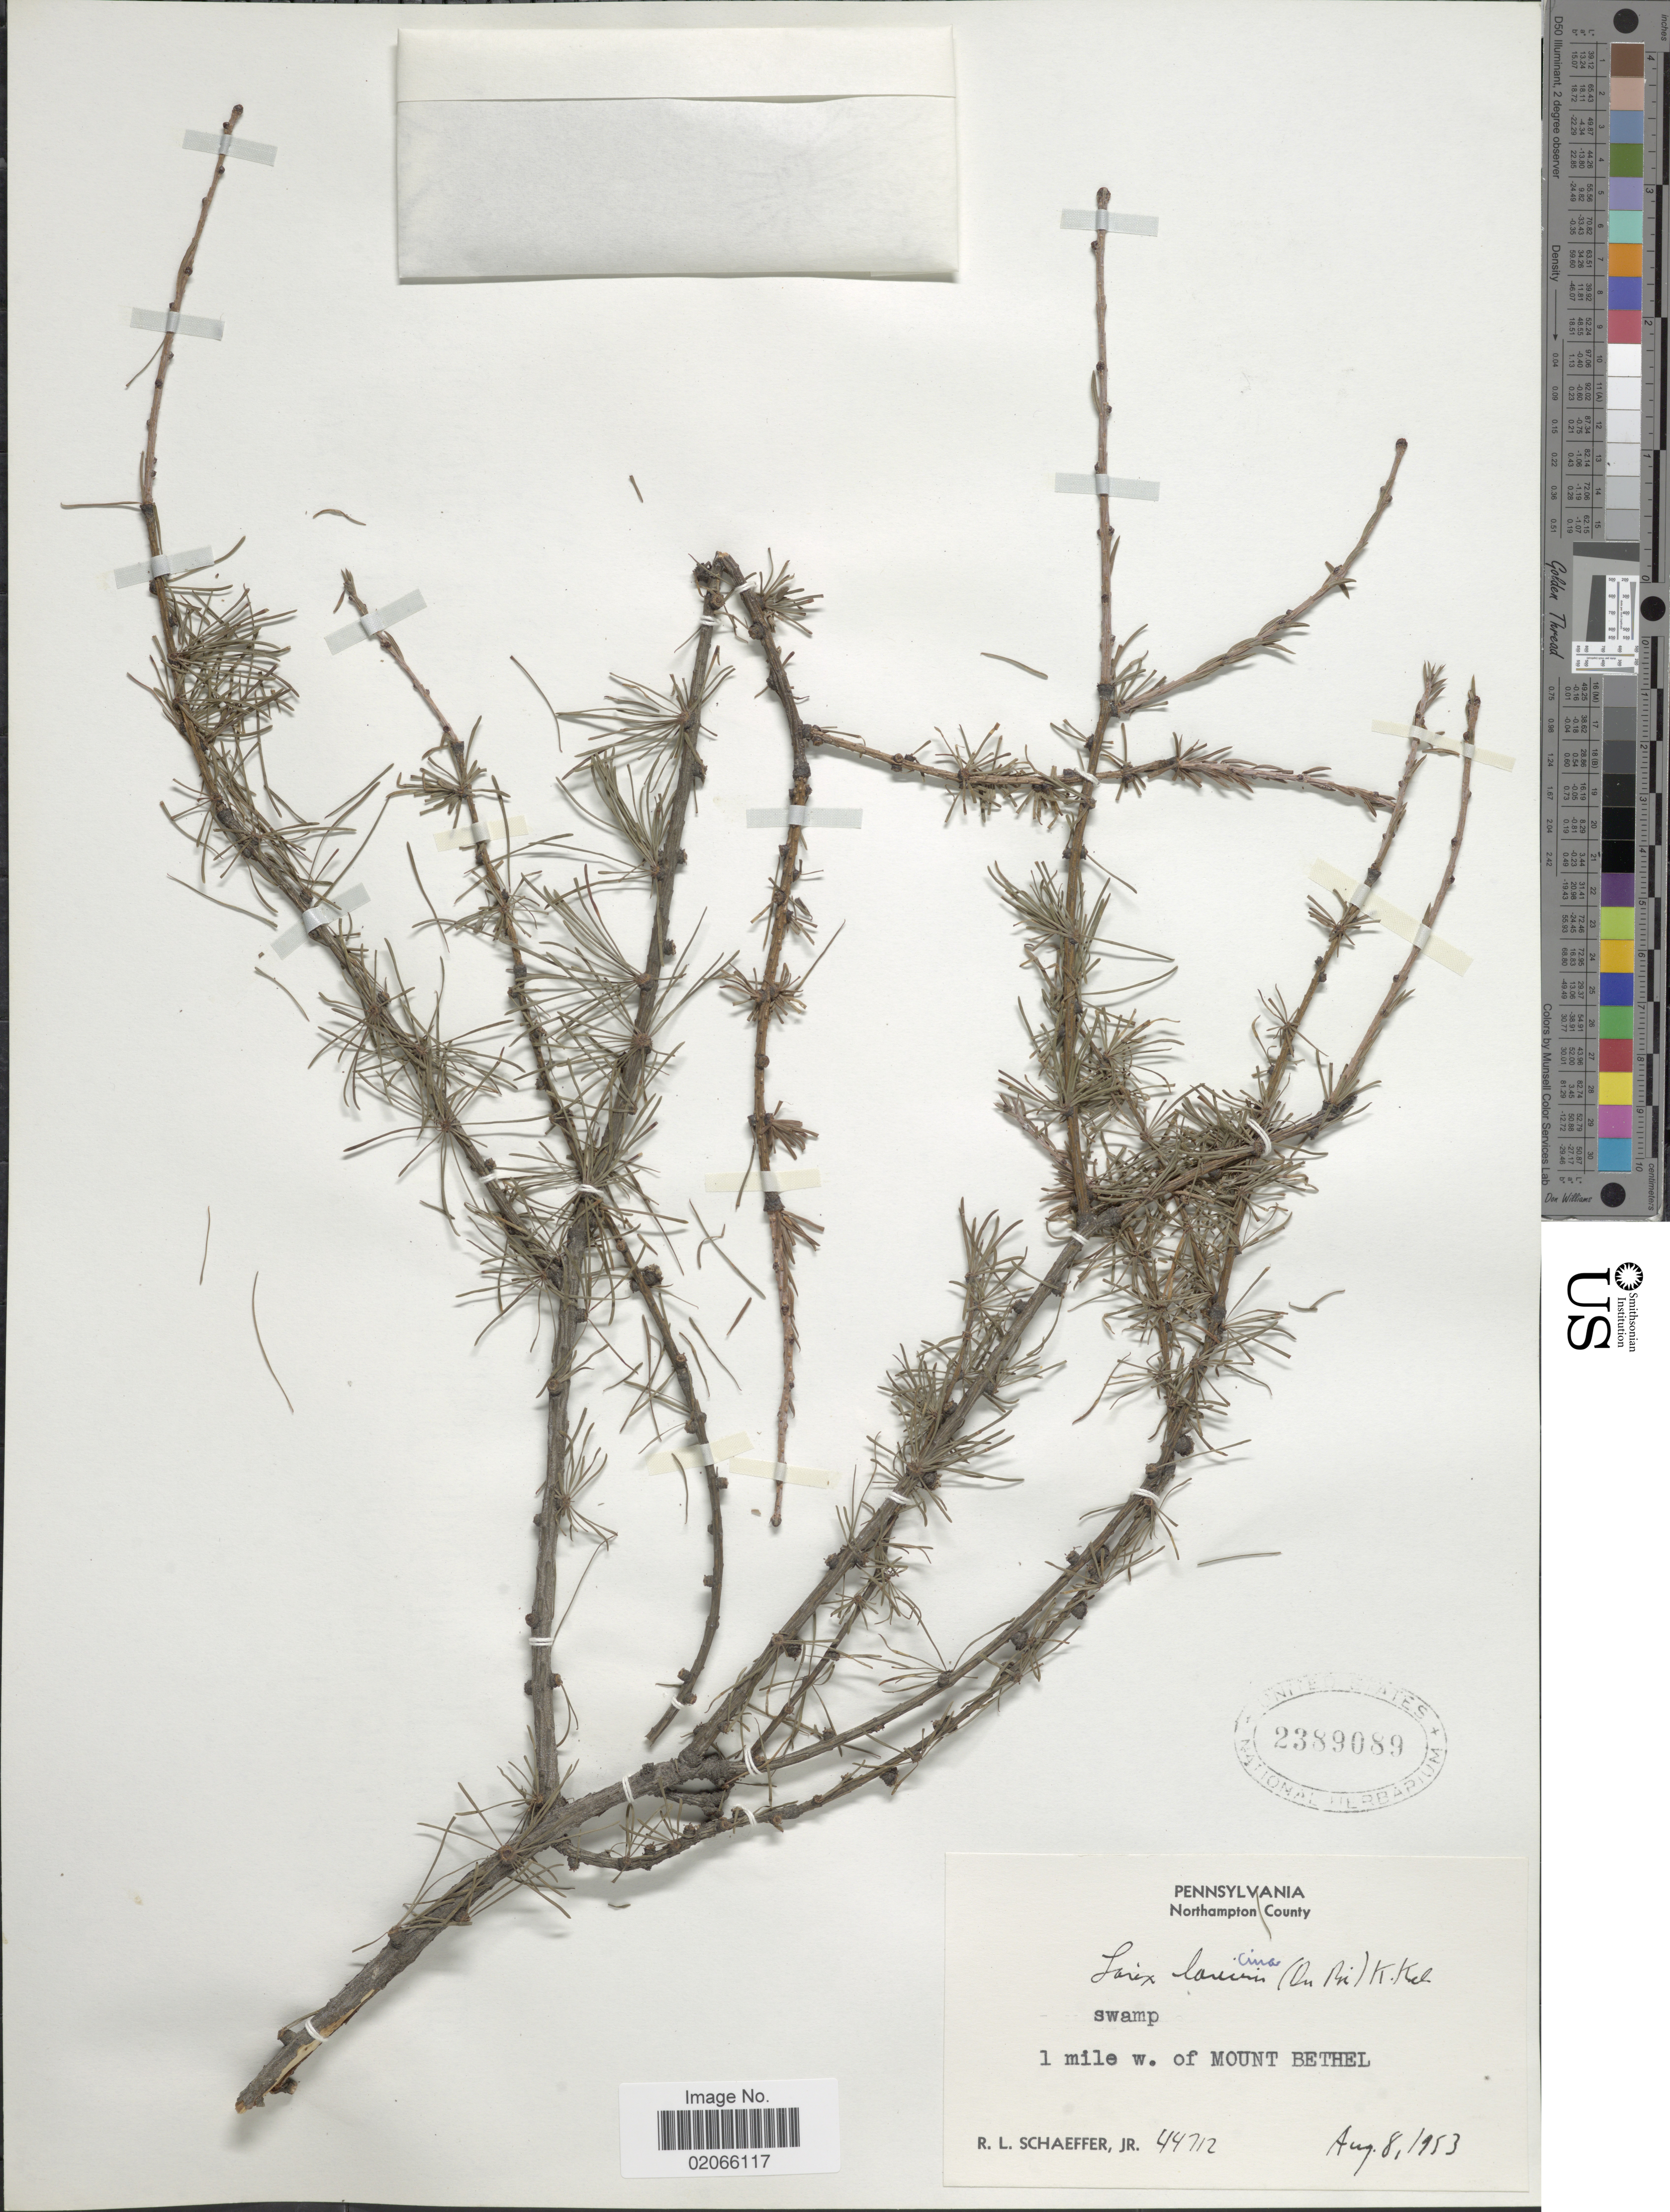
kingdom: Plantae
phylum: Tracheophyta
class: Pinopsida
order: Pinales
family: Pinaceae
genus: Larix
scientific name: Larix laricina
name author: (Du Roi) K. Koch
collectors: R. L. Schaeffer Jr.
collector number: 44712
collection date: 1953-08-08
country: United States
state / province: Pennsylvania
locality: Northampton County, 1 miles w. of Mount Bethel.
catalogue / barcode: US 2389089